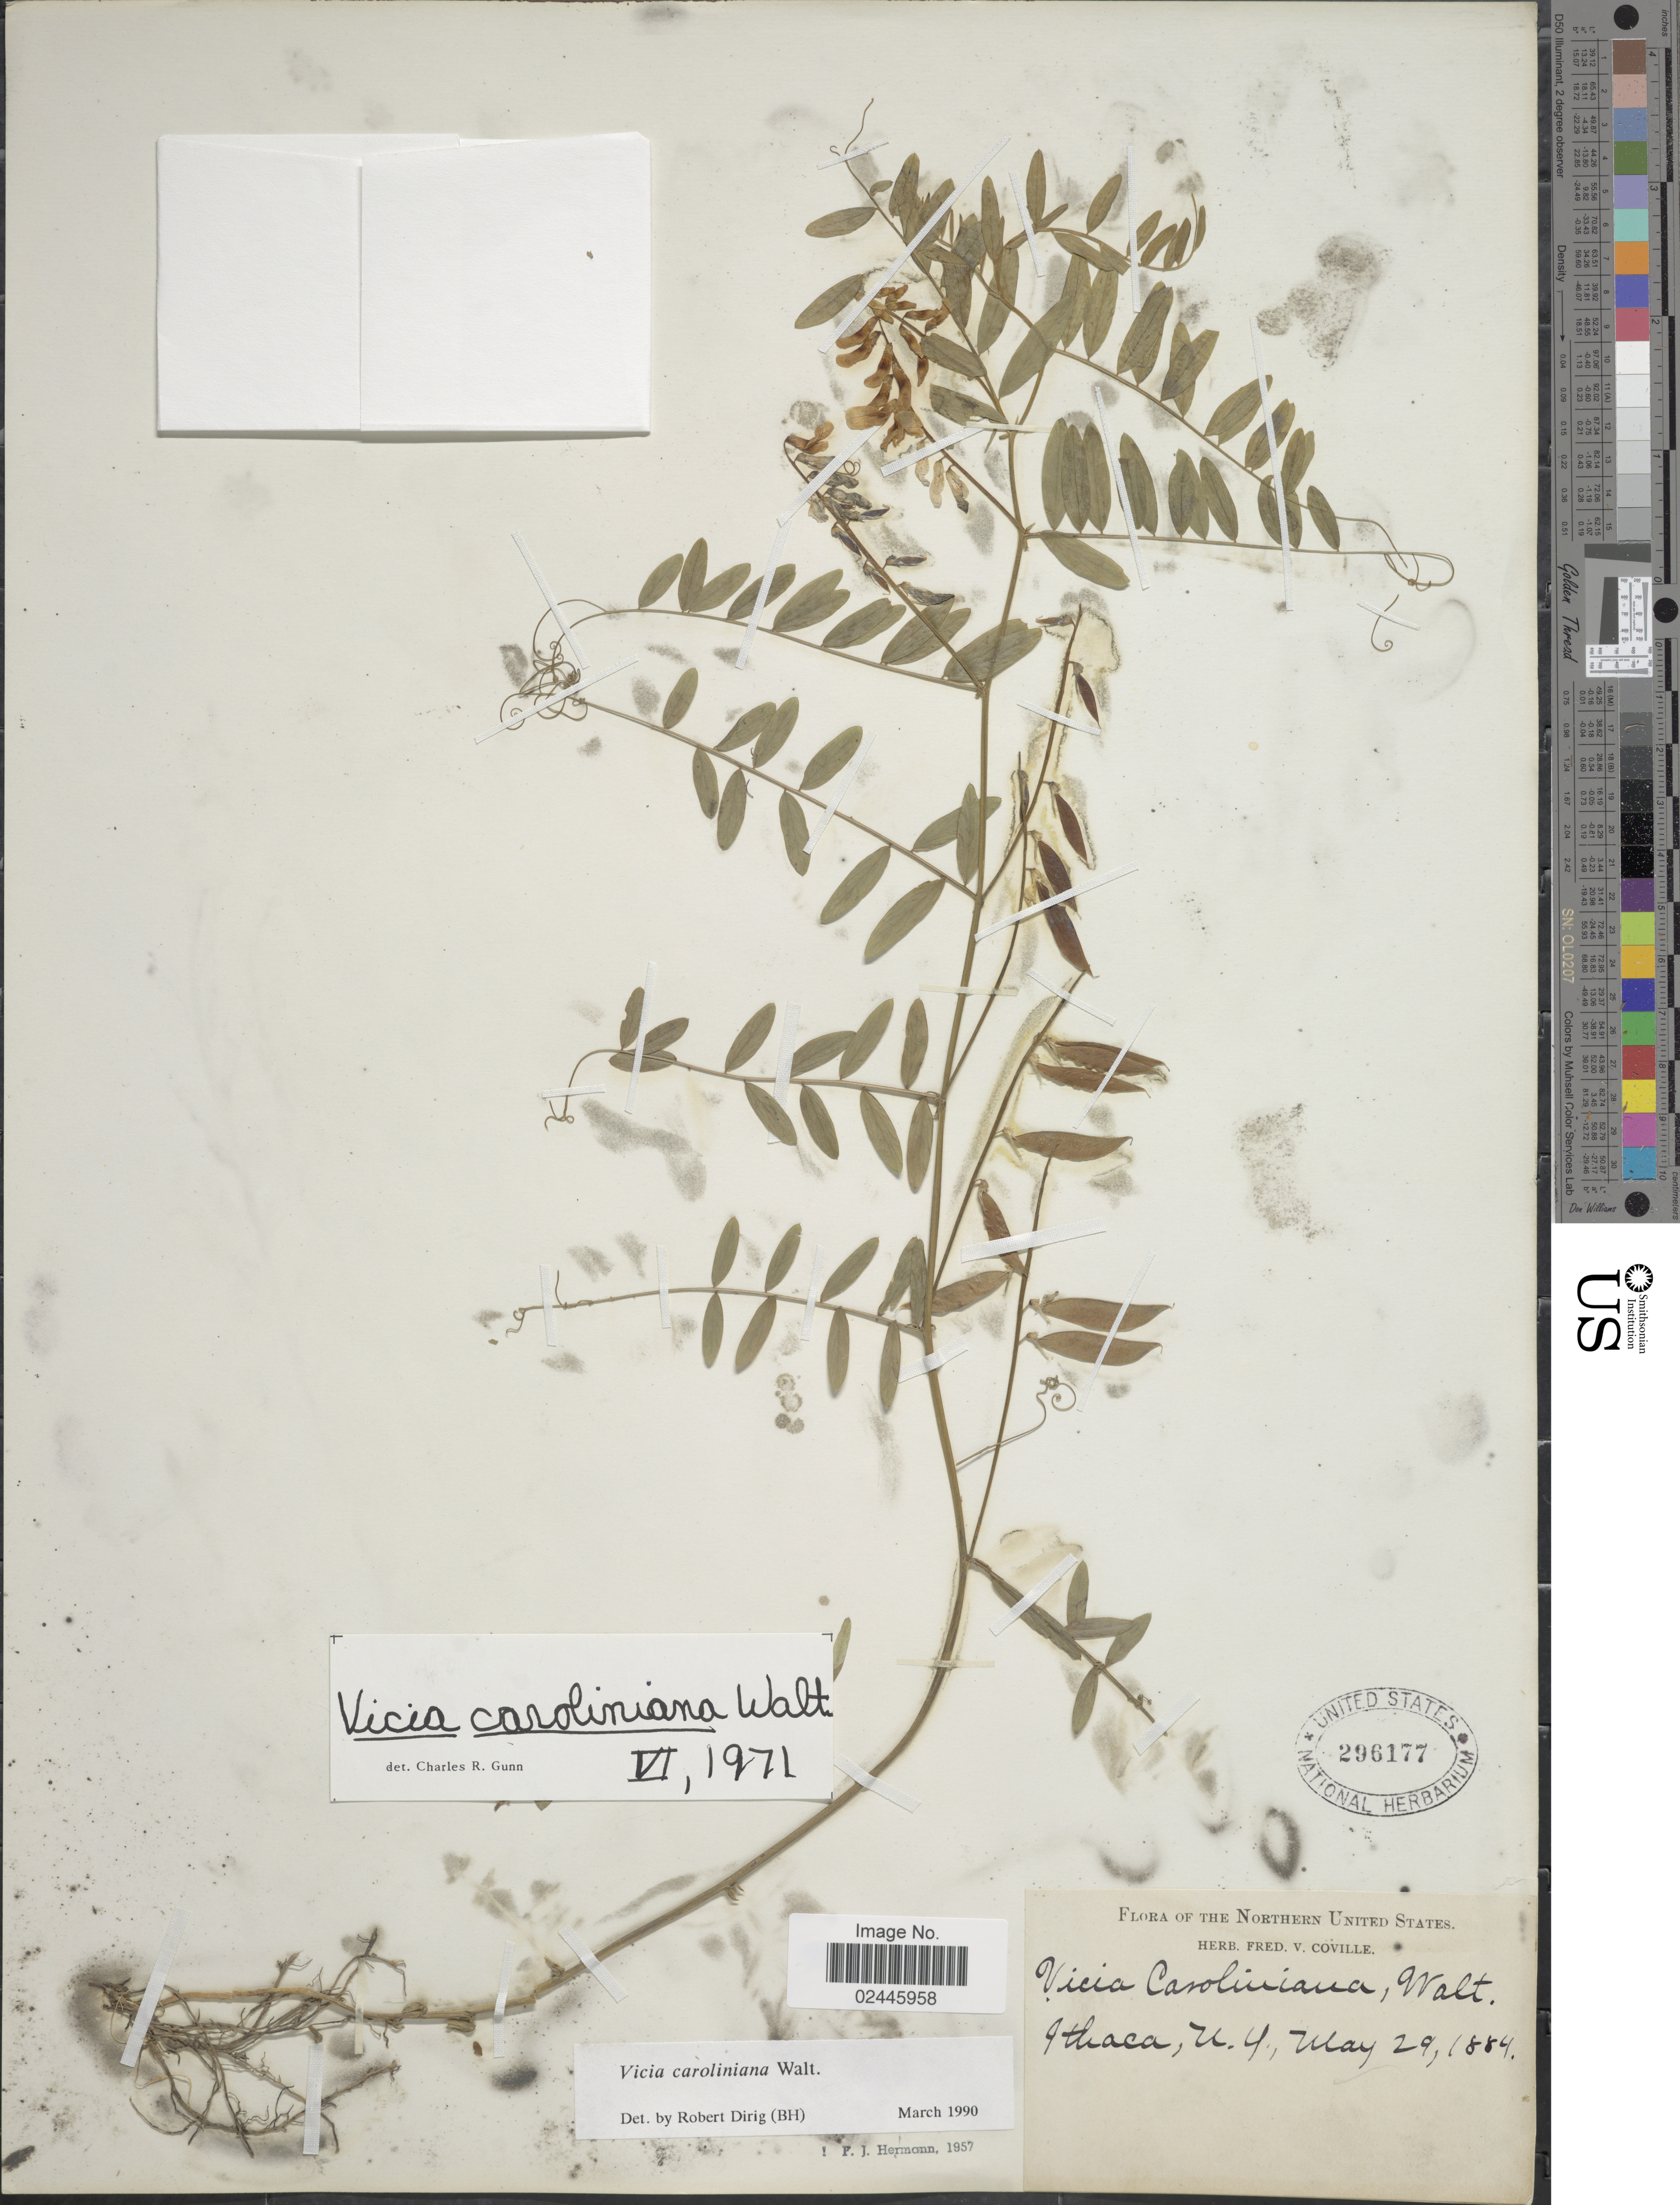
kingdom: Plantae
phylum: Tracheophyta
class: Magnoliopsida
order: Fabales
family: Fabaceae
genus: Vicia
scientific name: Vicia caroliniana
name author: Walter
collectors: ex herb. Fred. V. Coville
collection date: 1884-05-29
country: United States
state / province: New York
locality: Ithaca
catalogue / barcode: US 296177